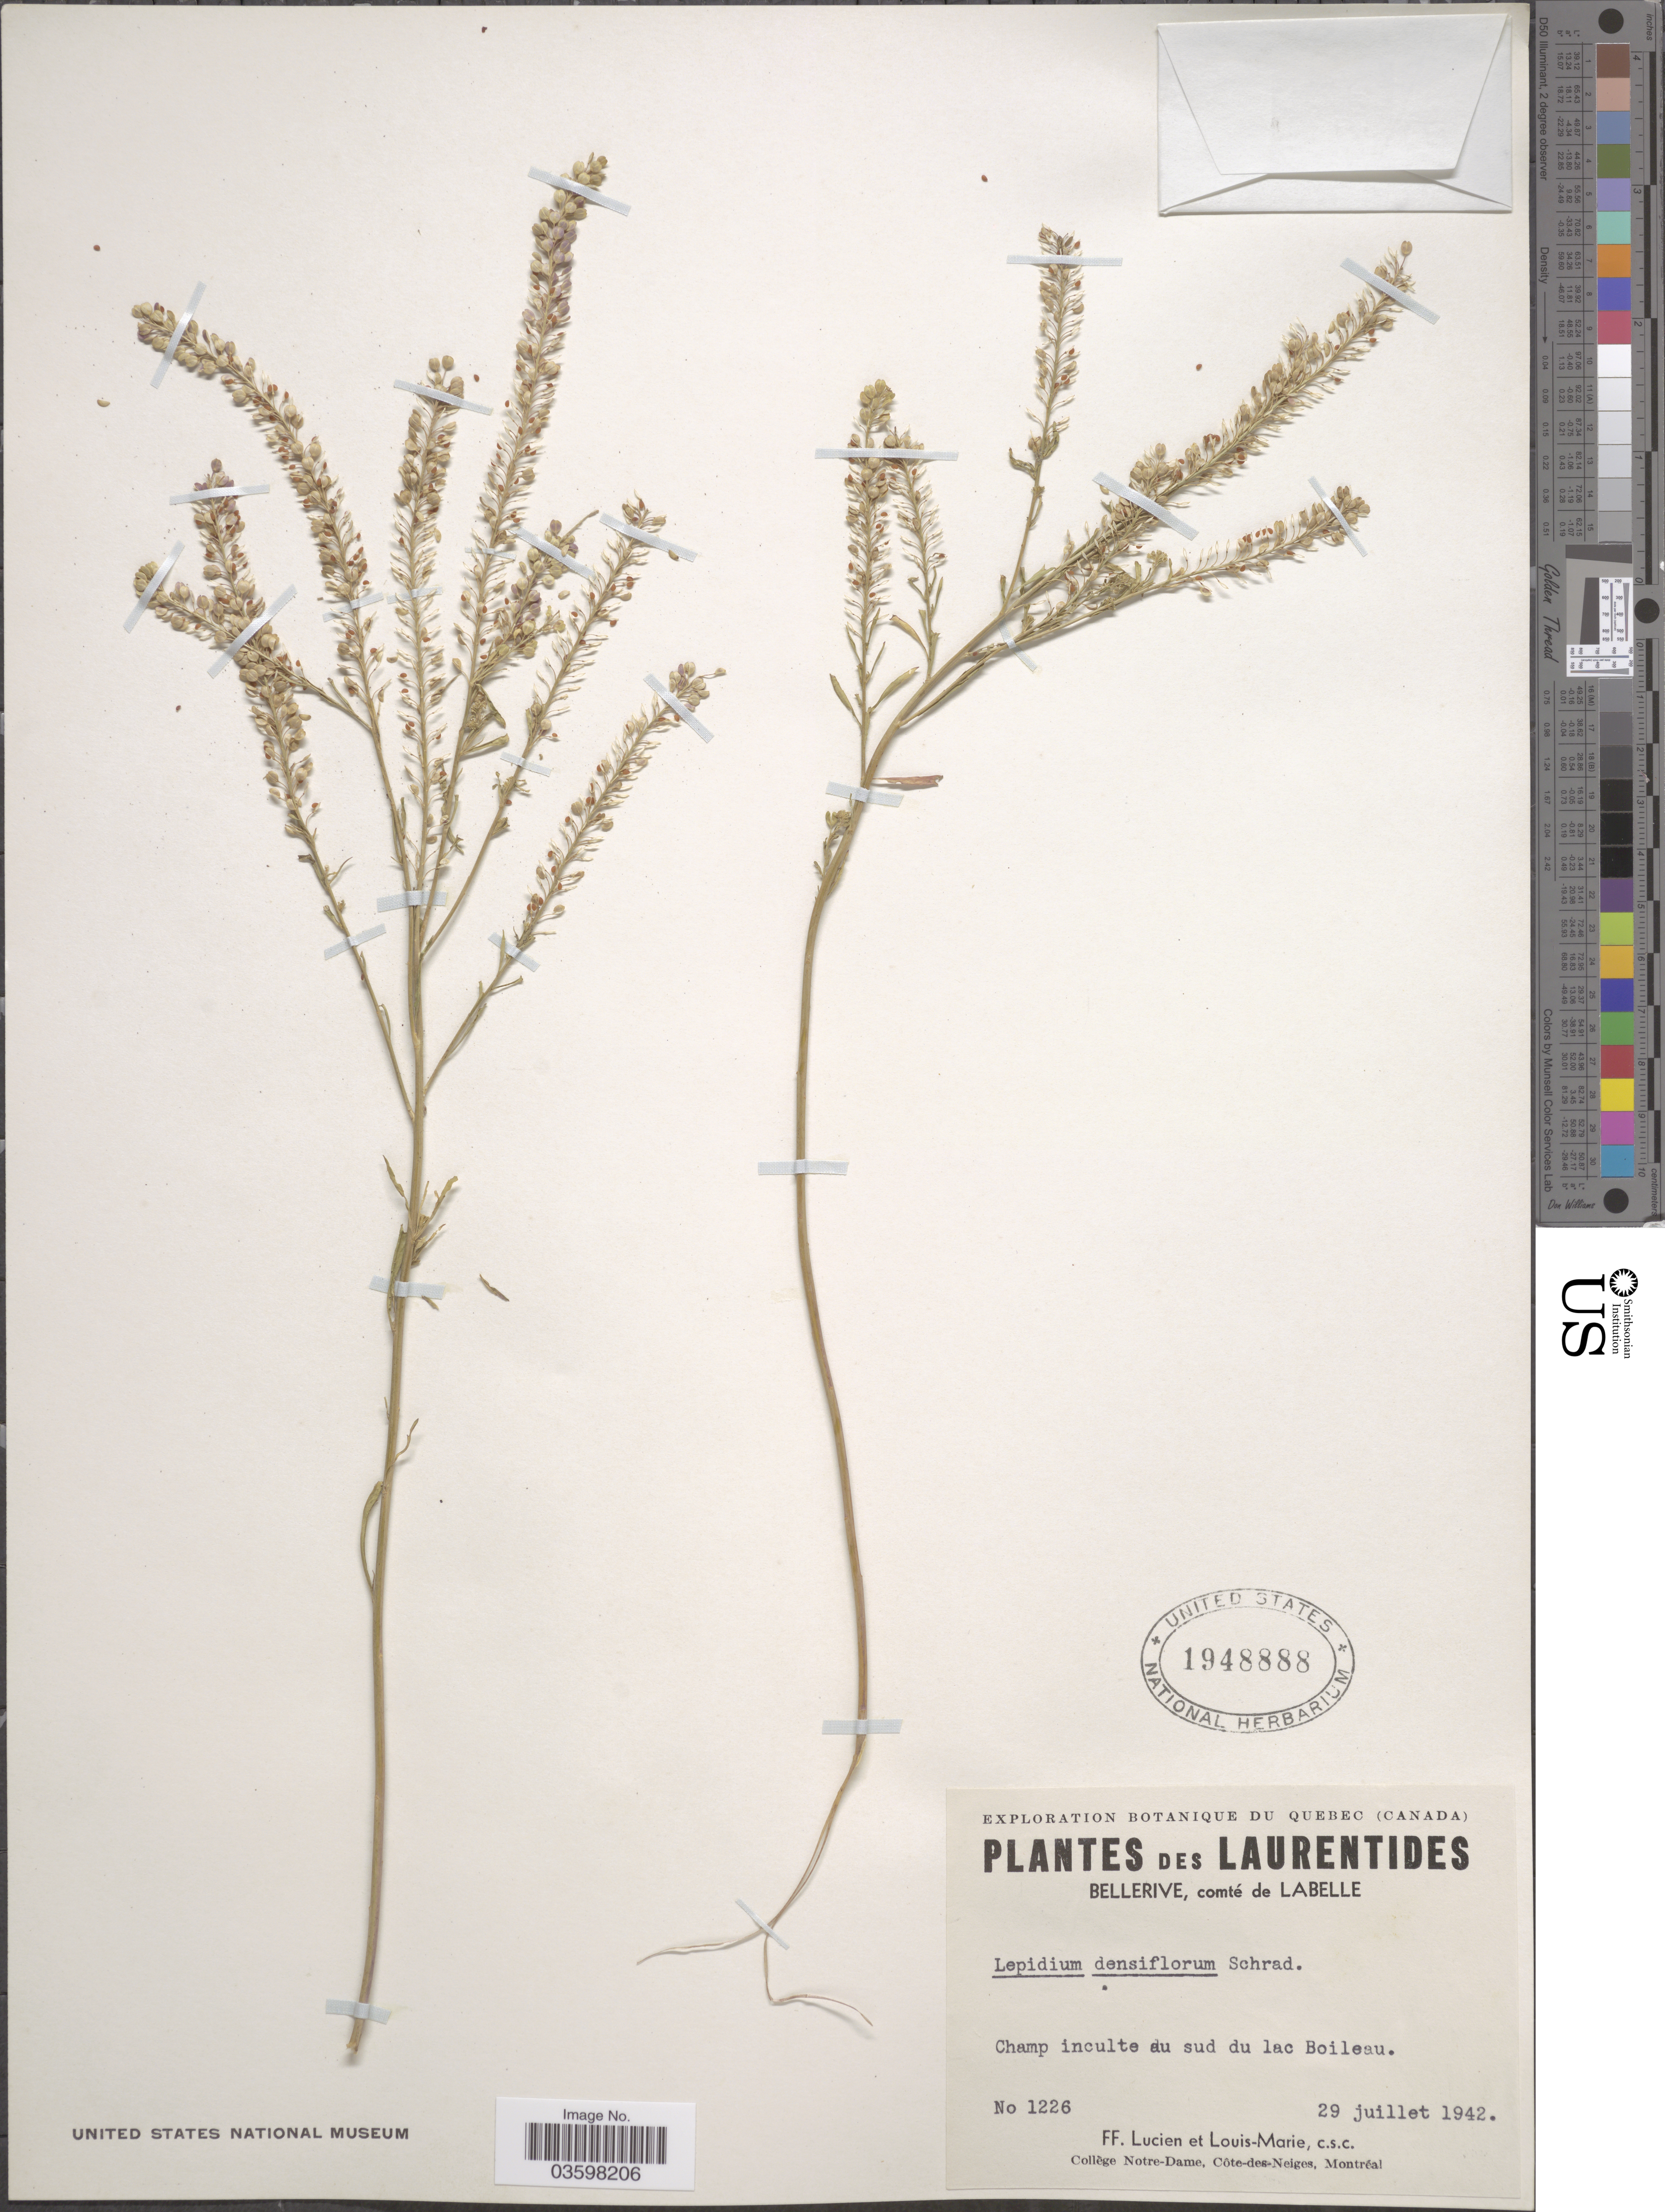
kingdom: Plantae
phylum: Tracheophyta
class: Magnoliopsida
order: Brassicales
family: Brassicaceae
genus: Lepidium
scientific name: Lepidium densiflorum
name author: Schrad.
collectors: F. Lucien & Louis-Marie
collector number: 1226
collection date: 1942-07-29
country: Canada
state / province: Quebec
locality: Laurentides. Bellerive, comté de Labelle. Champ inculte au sud du lac Boileau.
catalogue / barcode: US 1948888